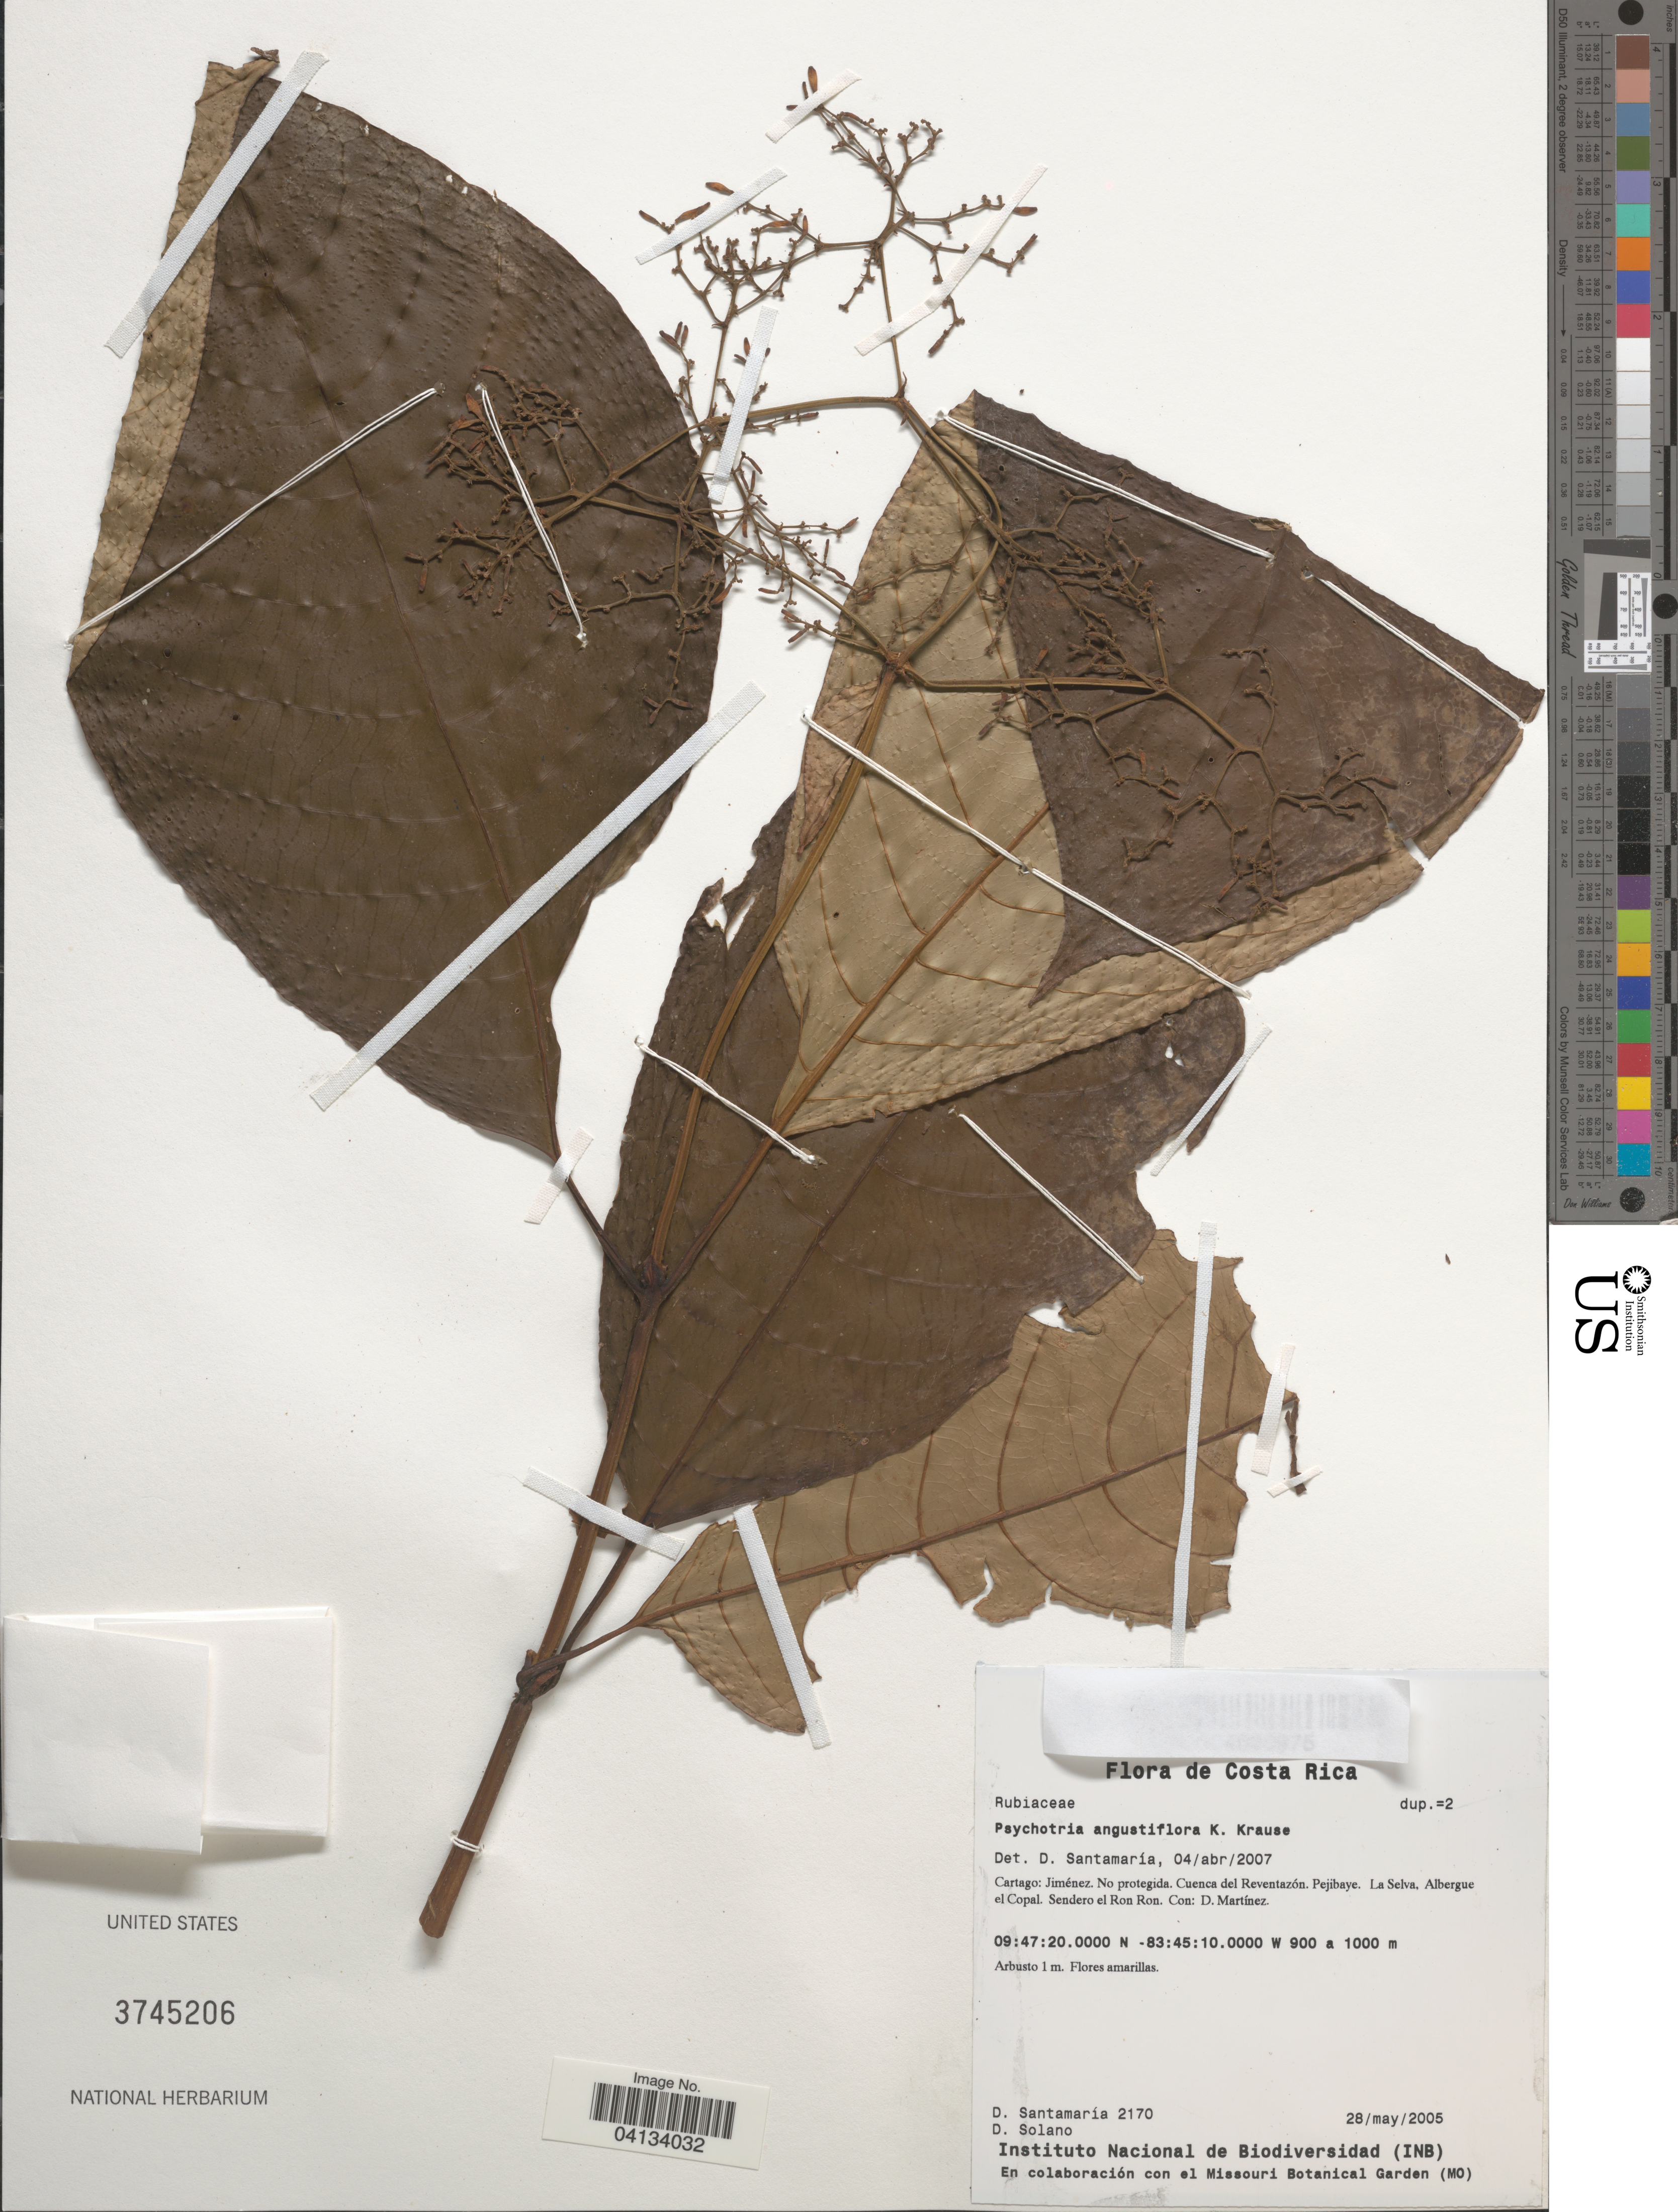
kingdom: Plantae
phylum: Tracheophyta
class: Magnoliopsida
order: Gentianales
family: Rubiaceae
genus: Psychotria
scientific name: Psychotria angustiflora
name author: K. Krause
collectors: D. Santamaria, D. Solano & D. Martínez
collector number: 2170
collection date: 2005-05-28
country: Costa Rica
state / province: Cartago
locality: Jiménez. Cuenca del Reventazón. Pejibaye. La Selva, Albergue el Copal. Sendero el Ron Ron.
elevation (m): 900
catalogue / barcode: US 3745206